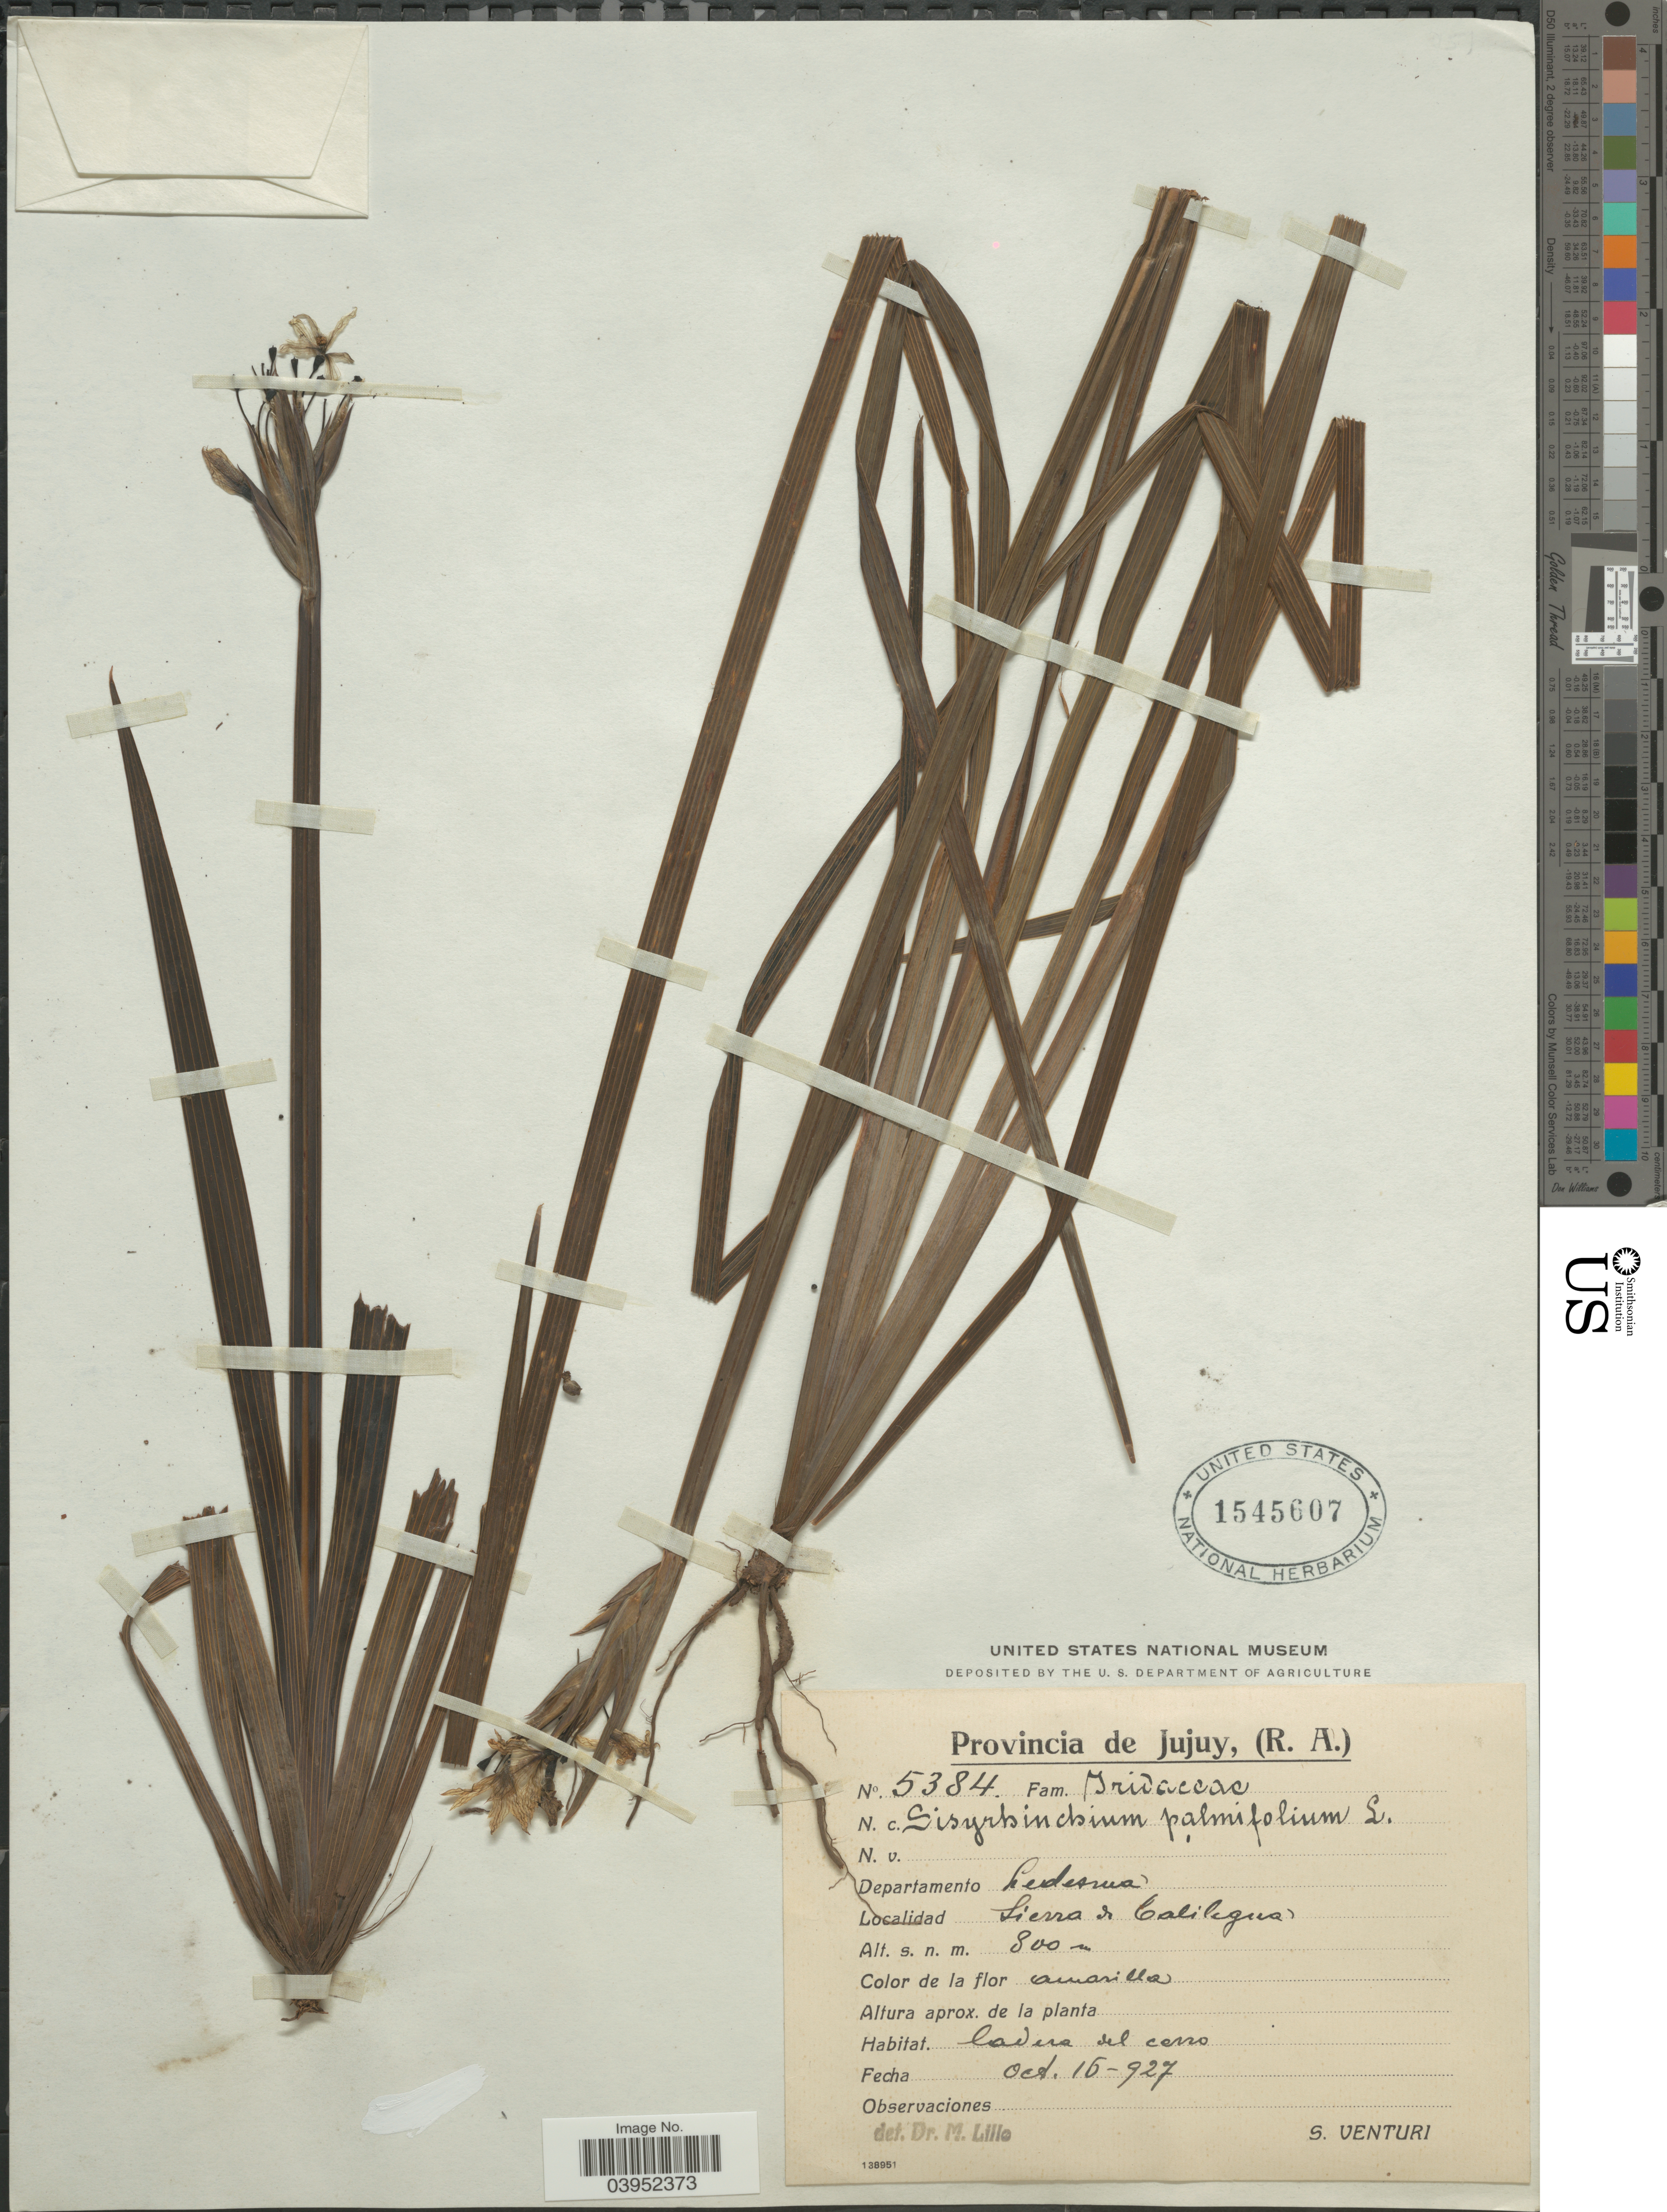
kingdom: Plantae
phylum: Tracheophyta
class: Liliopsida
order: Asparagales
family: Iridaceae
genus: Sisyrinchium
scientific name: Sisyrinchium palmifolium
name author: L.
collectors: S. Venturi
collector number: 5384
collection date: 1927-10-16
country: Argentina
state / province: Jujuy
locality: Departamento Ledesma. Sierra de Calilegua.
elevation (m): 800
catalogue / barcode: US 1545607